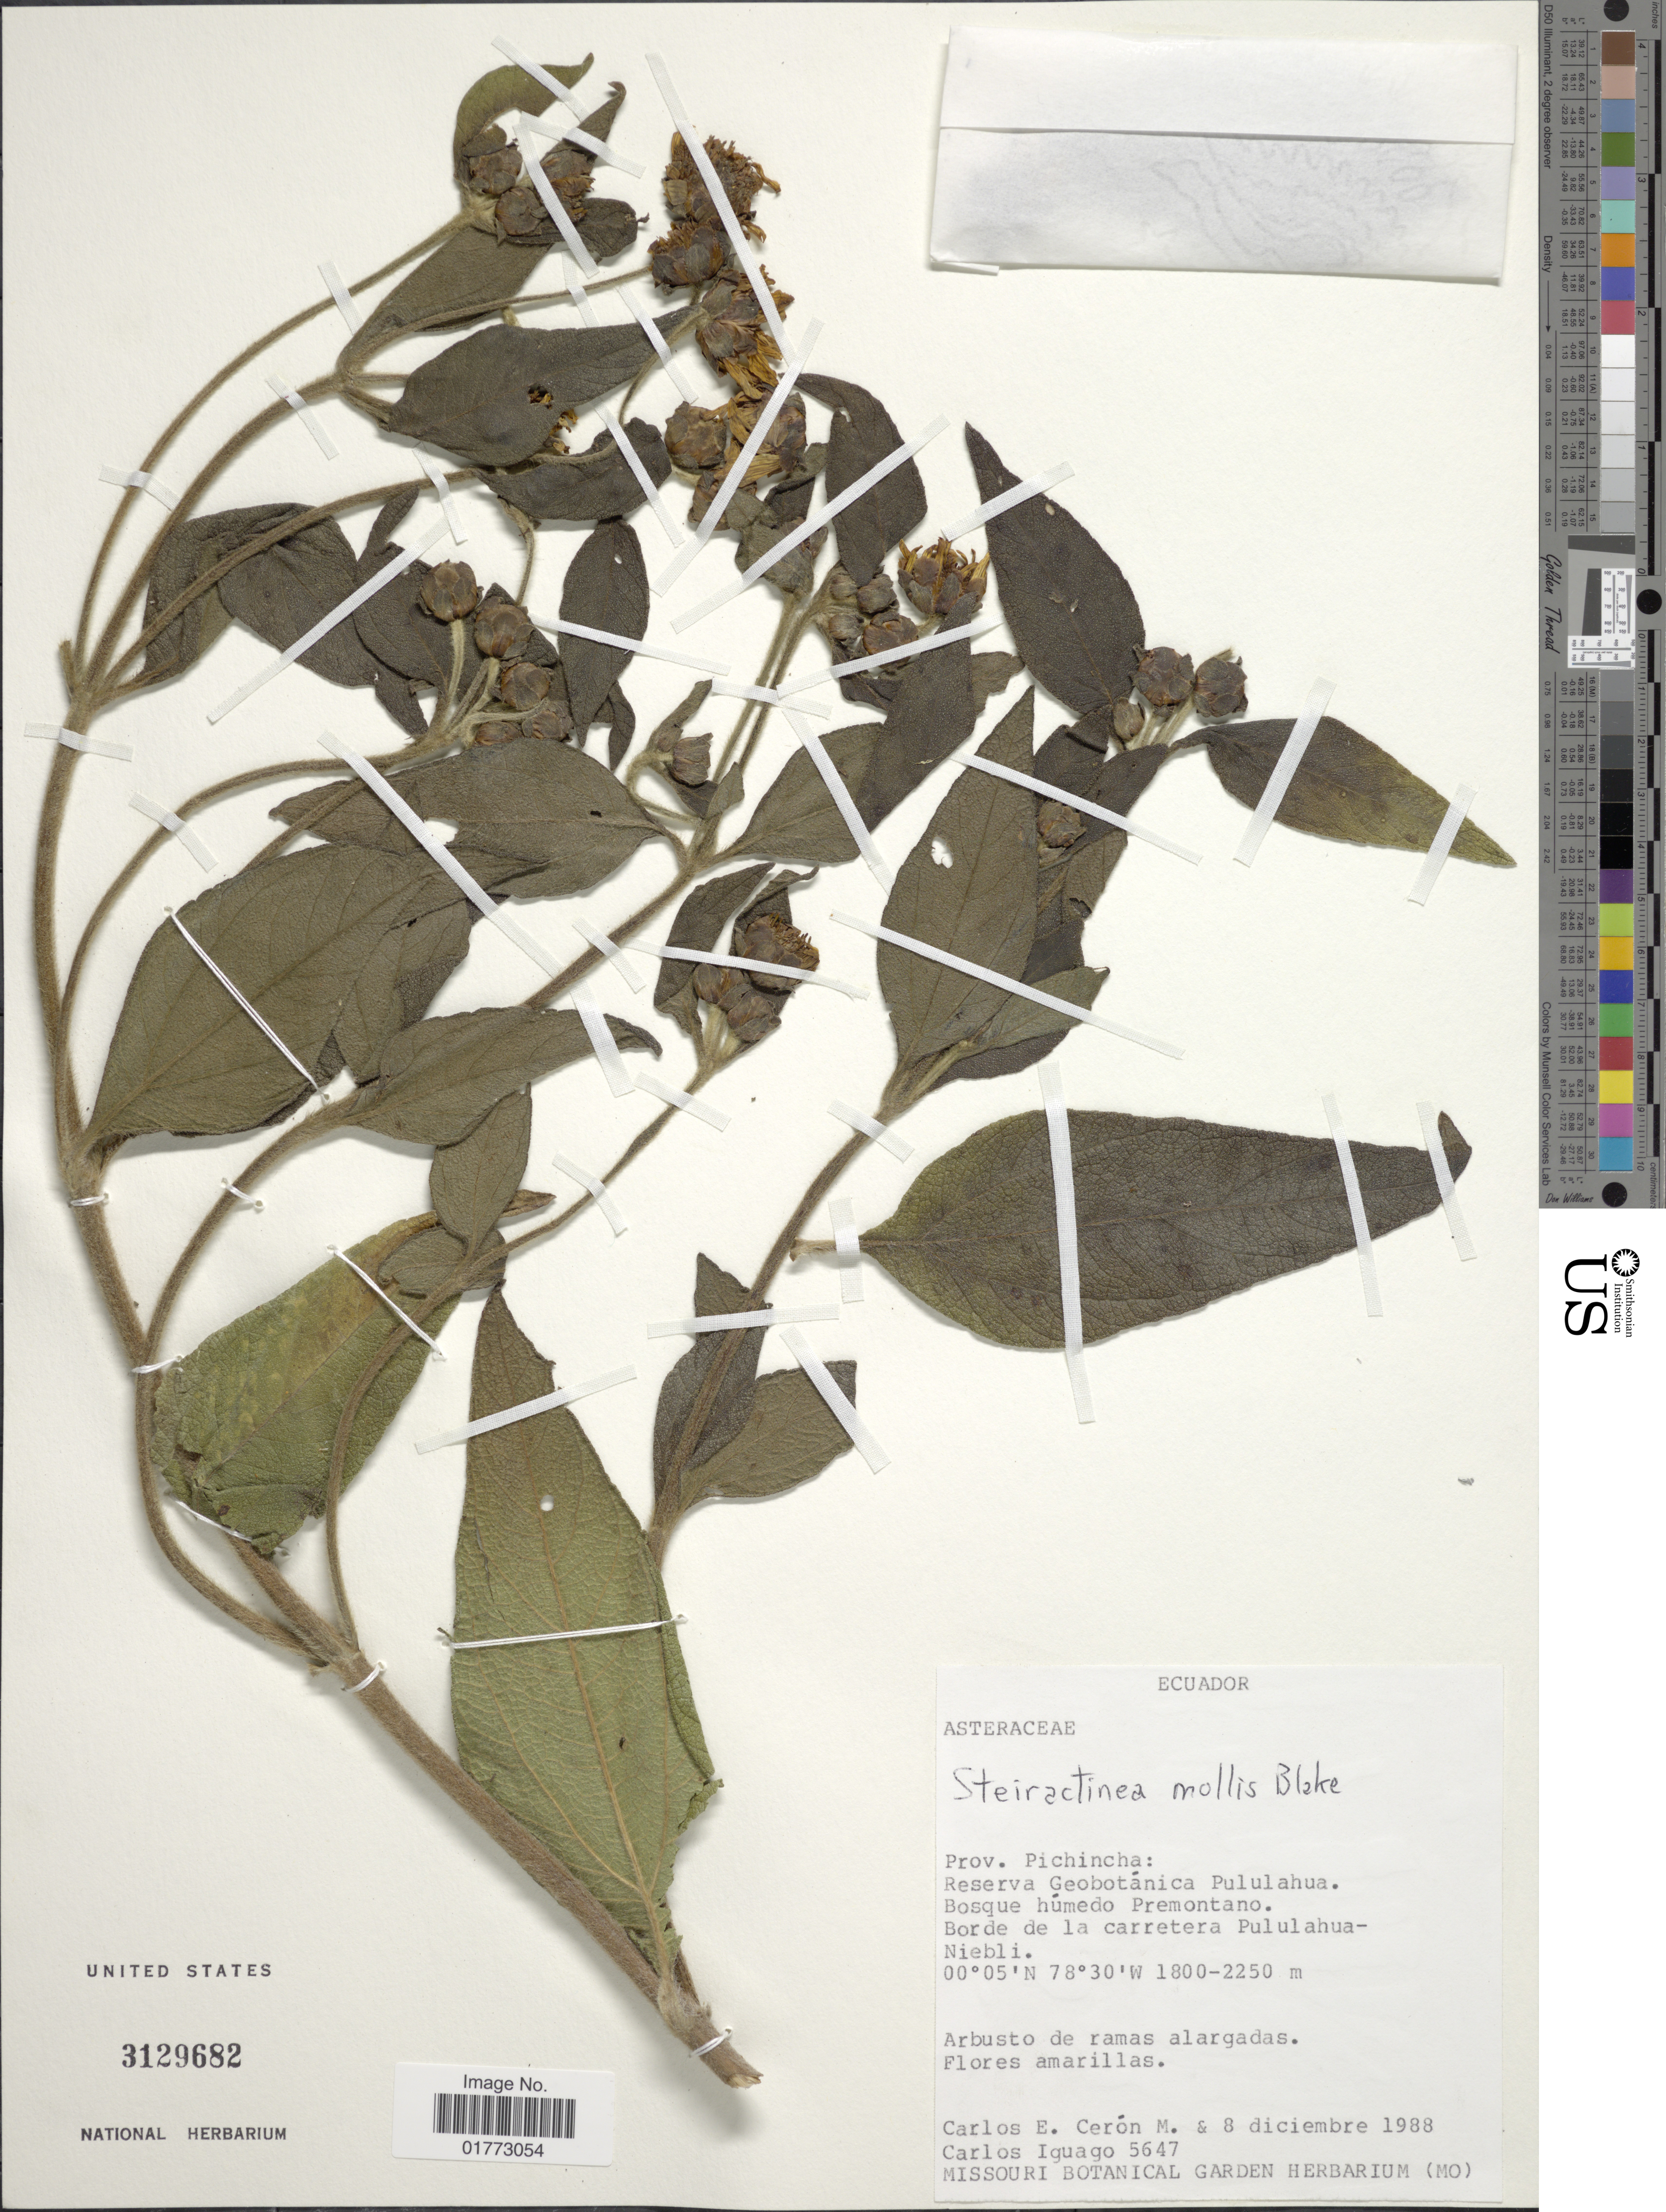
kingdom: Plantae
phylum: Tracheophyta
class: Magnoliopsida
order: Asterales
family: Asteraceae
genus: Steiractinia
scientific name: Steiractinia sodiroi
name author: (Hieron. ex Sodiro) S.F. Blake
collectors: C. E. Cerón M. & C. Iguago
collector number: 5647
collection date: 1988-12-08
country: Ecuador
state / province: Pichincha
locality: Reserva Geobotanica Pululahua, Bosque humedo Premontano, Borde de la carretera Pululahua- Niebli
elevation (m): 1800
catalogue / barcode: US 3129682